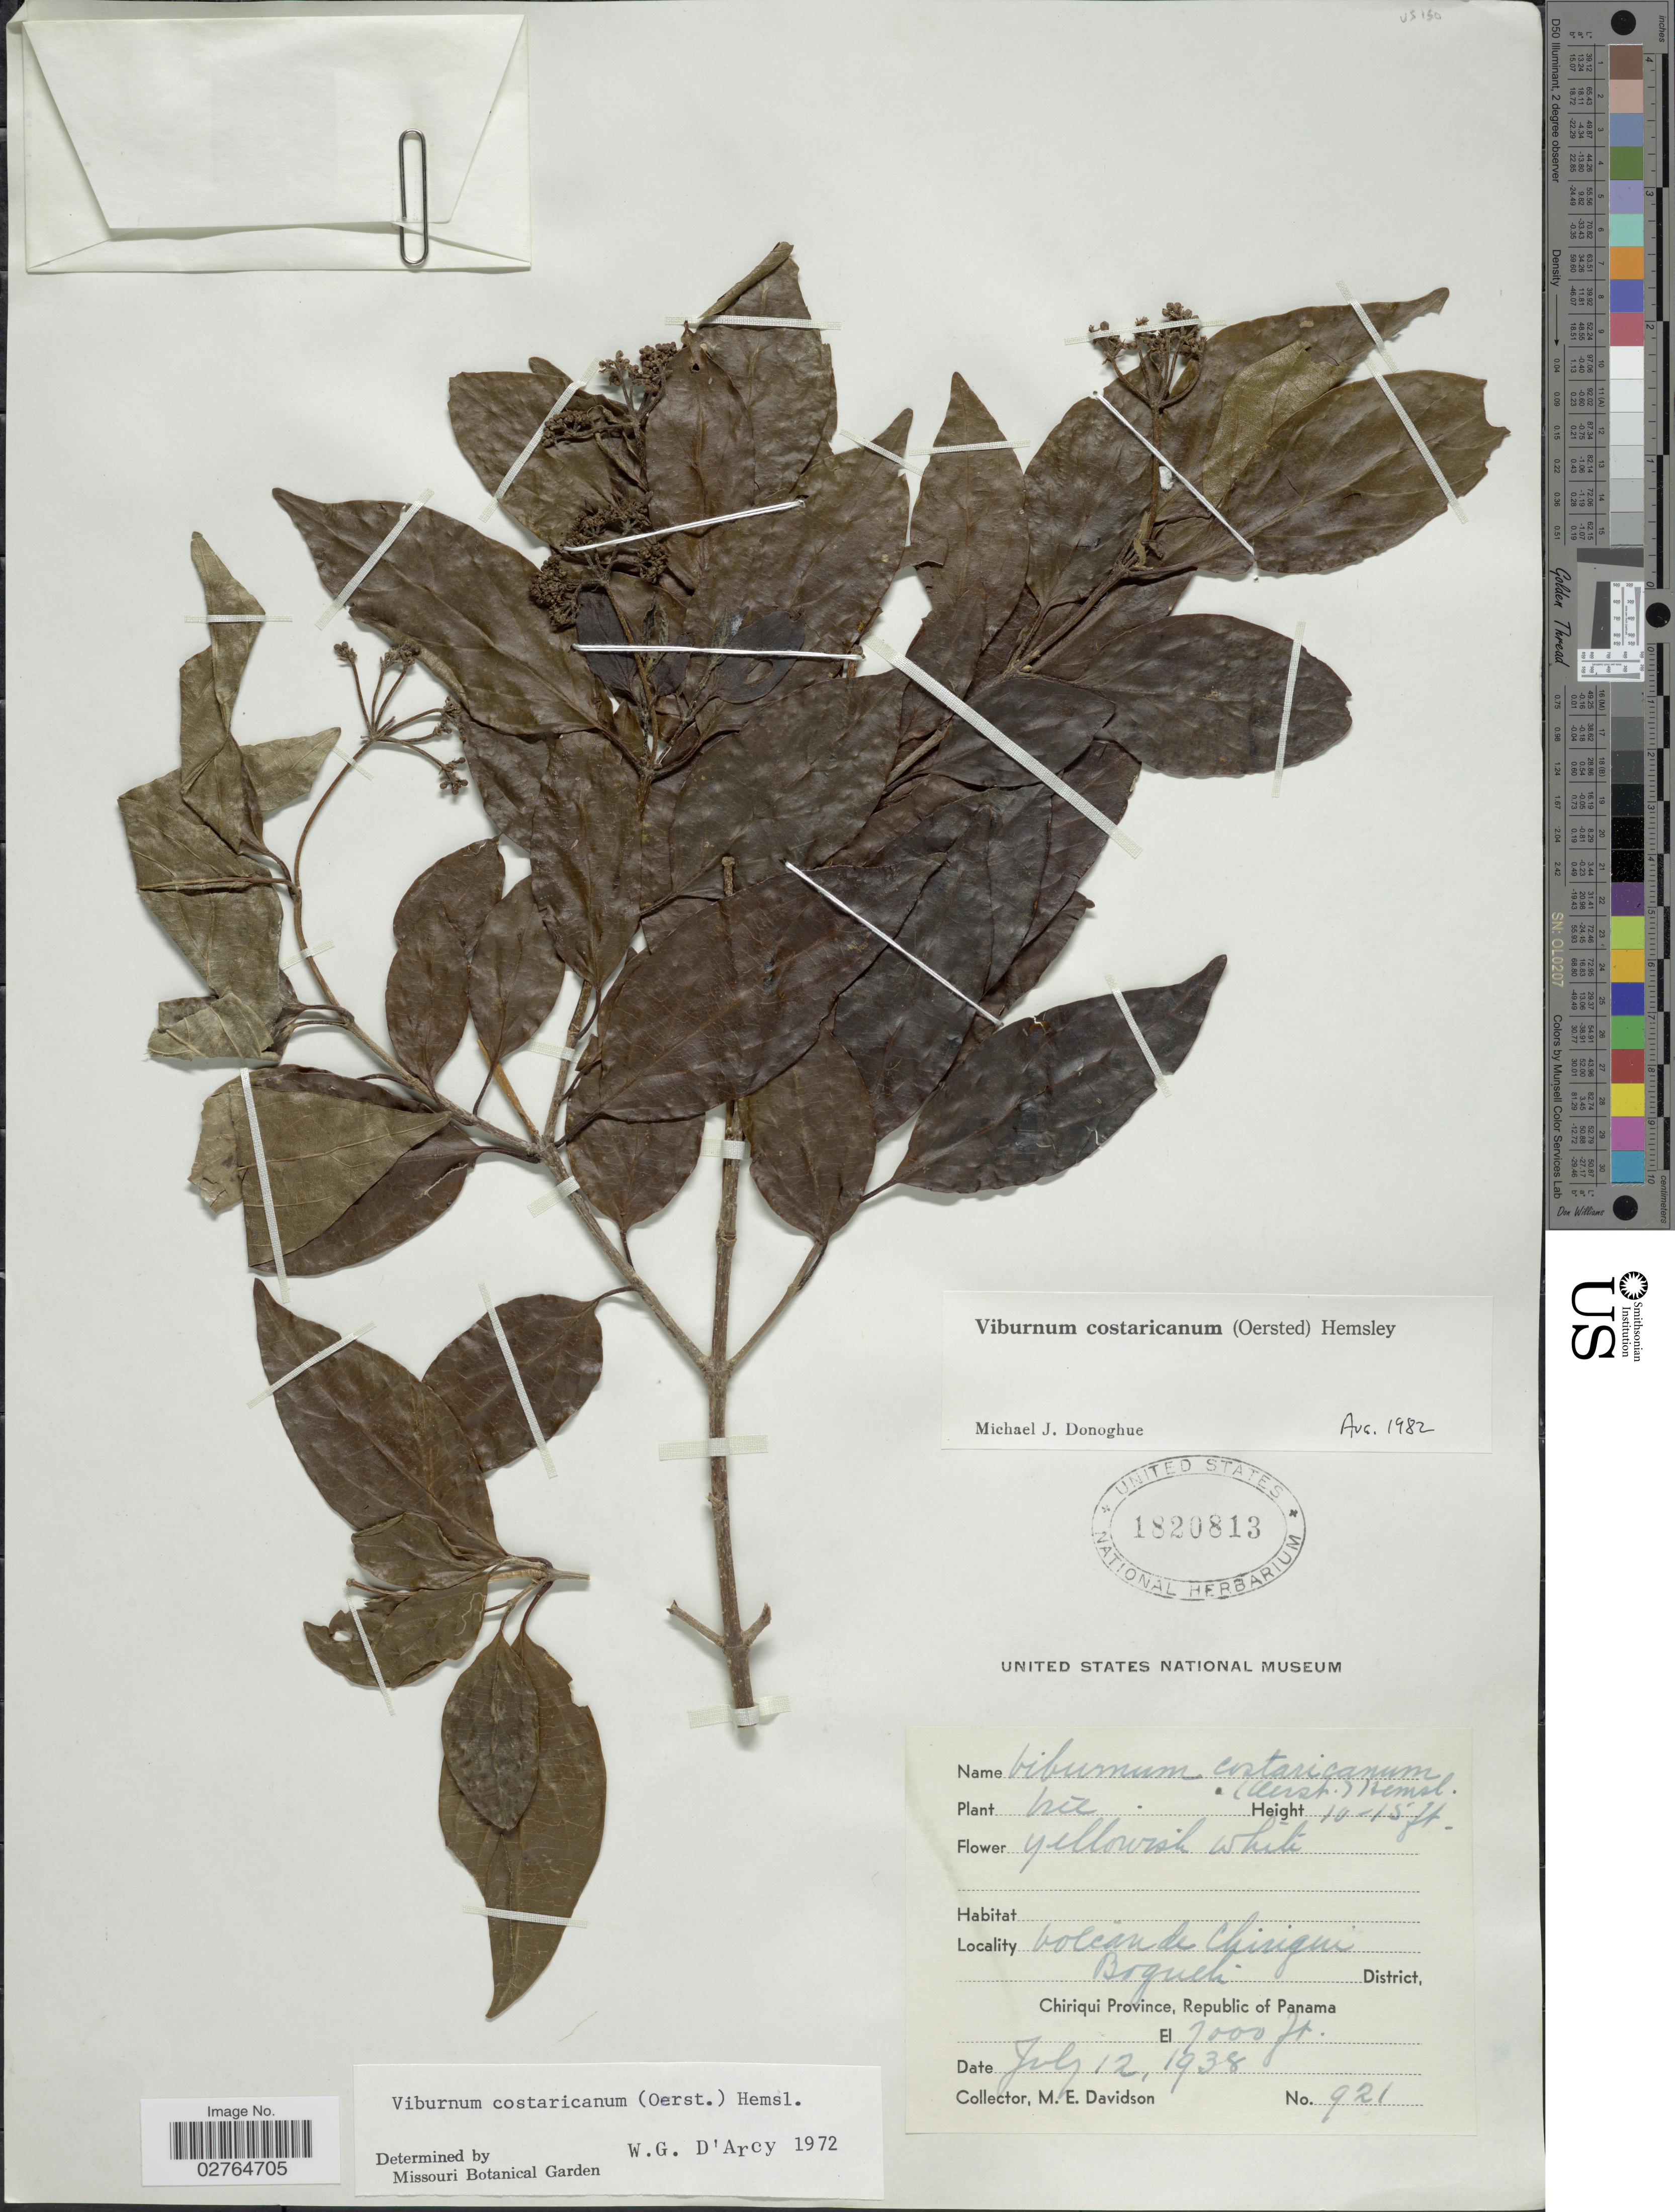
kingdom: Plantae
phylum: Tracheophyta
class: Magnoliopsida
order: Dipsacales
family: Viburnaceae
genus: Viburnum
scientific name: Viburnum costaricanum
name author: (Oerst.) Hemsl.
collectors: M. E. Davidson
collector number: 921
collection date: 1938-07-12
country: Panama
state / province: Chiriqui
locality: Volcan de Chiriqui. Boquete District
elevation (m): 2134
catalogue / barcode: US 1820813